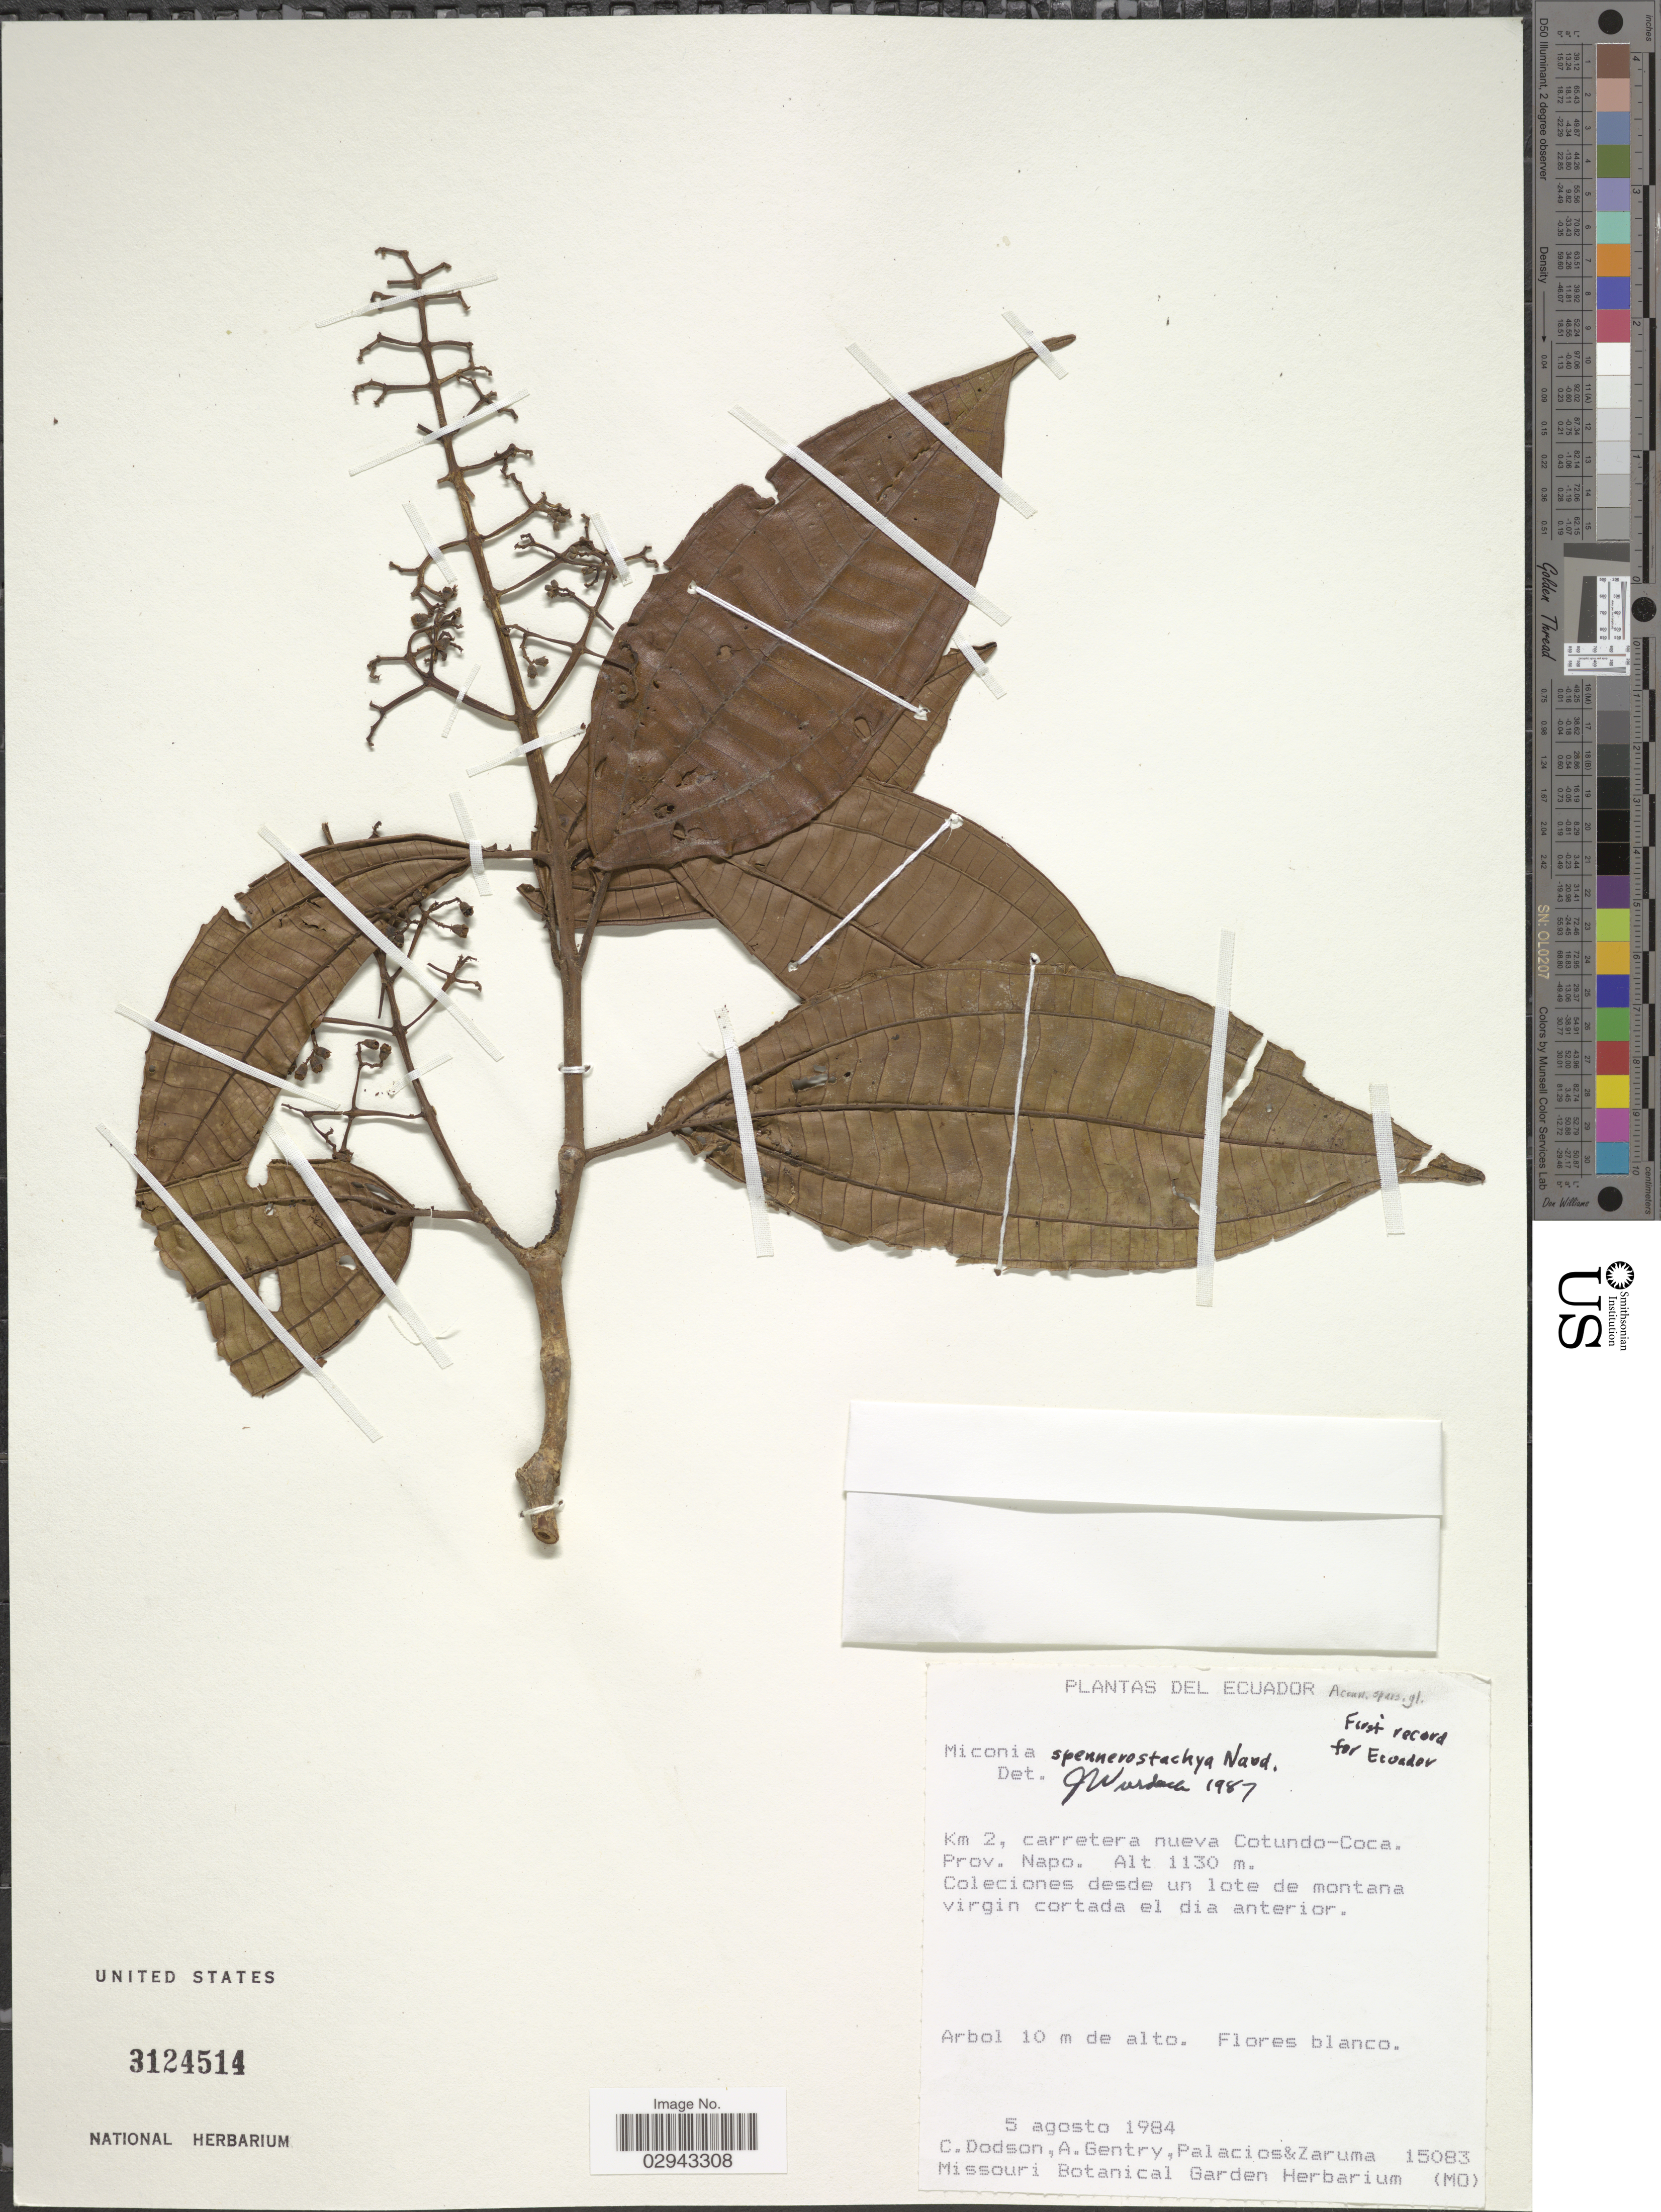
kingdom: Plantae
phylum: Tracheophyta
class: Magnoliopsida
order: Myrtales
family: Melastomataceae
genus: Miconia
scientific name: Miconia spennerostachya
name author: Naudin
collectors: C. Dodson, A. H. Gentry, Palacios, -- & -. Zaruma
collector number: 15083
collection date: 1984-08-05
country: Ecuador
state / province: Napo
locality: Km 2. carretera nueva Cotundo-Coca.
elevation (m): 1130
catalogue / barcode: US 3124514